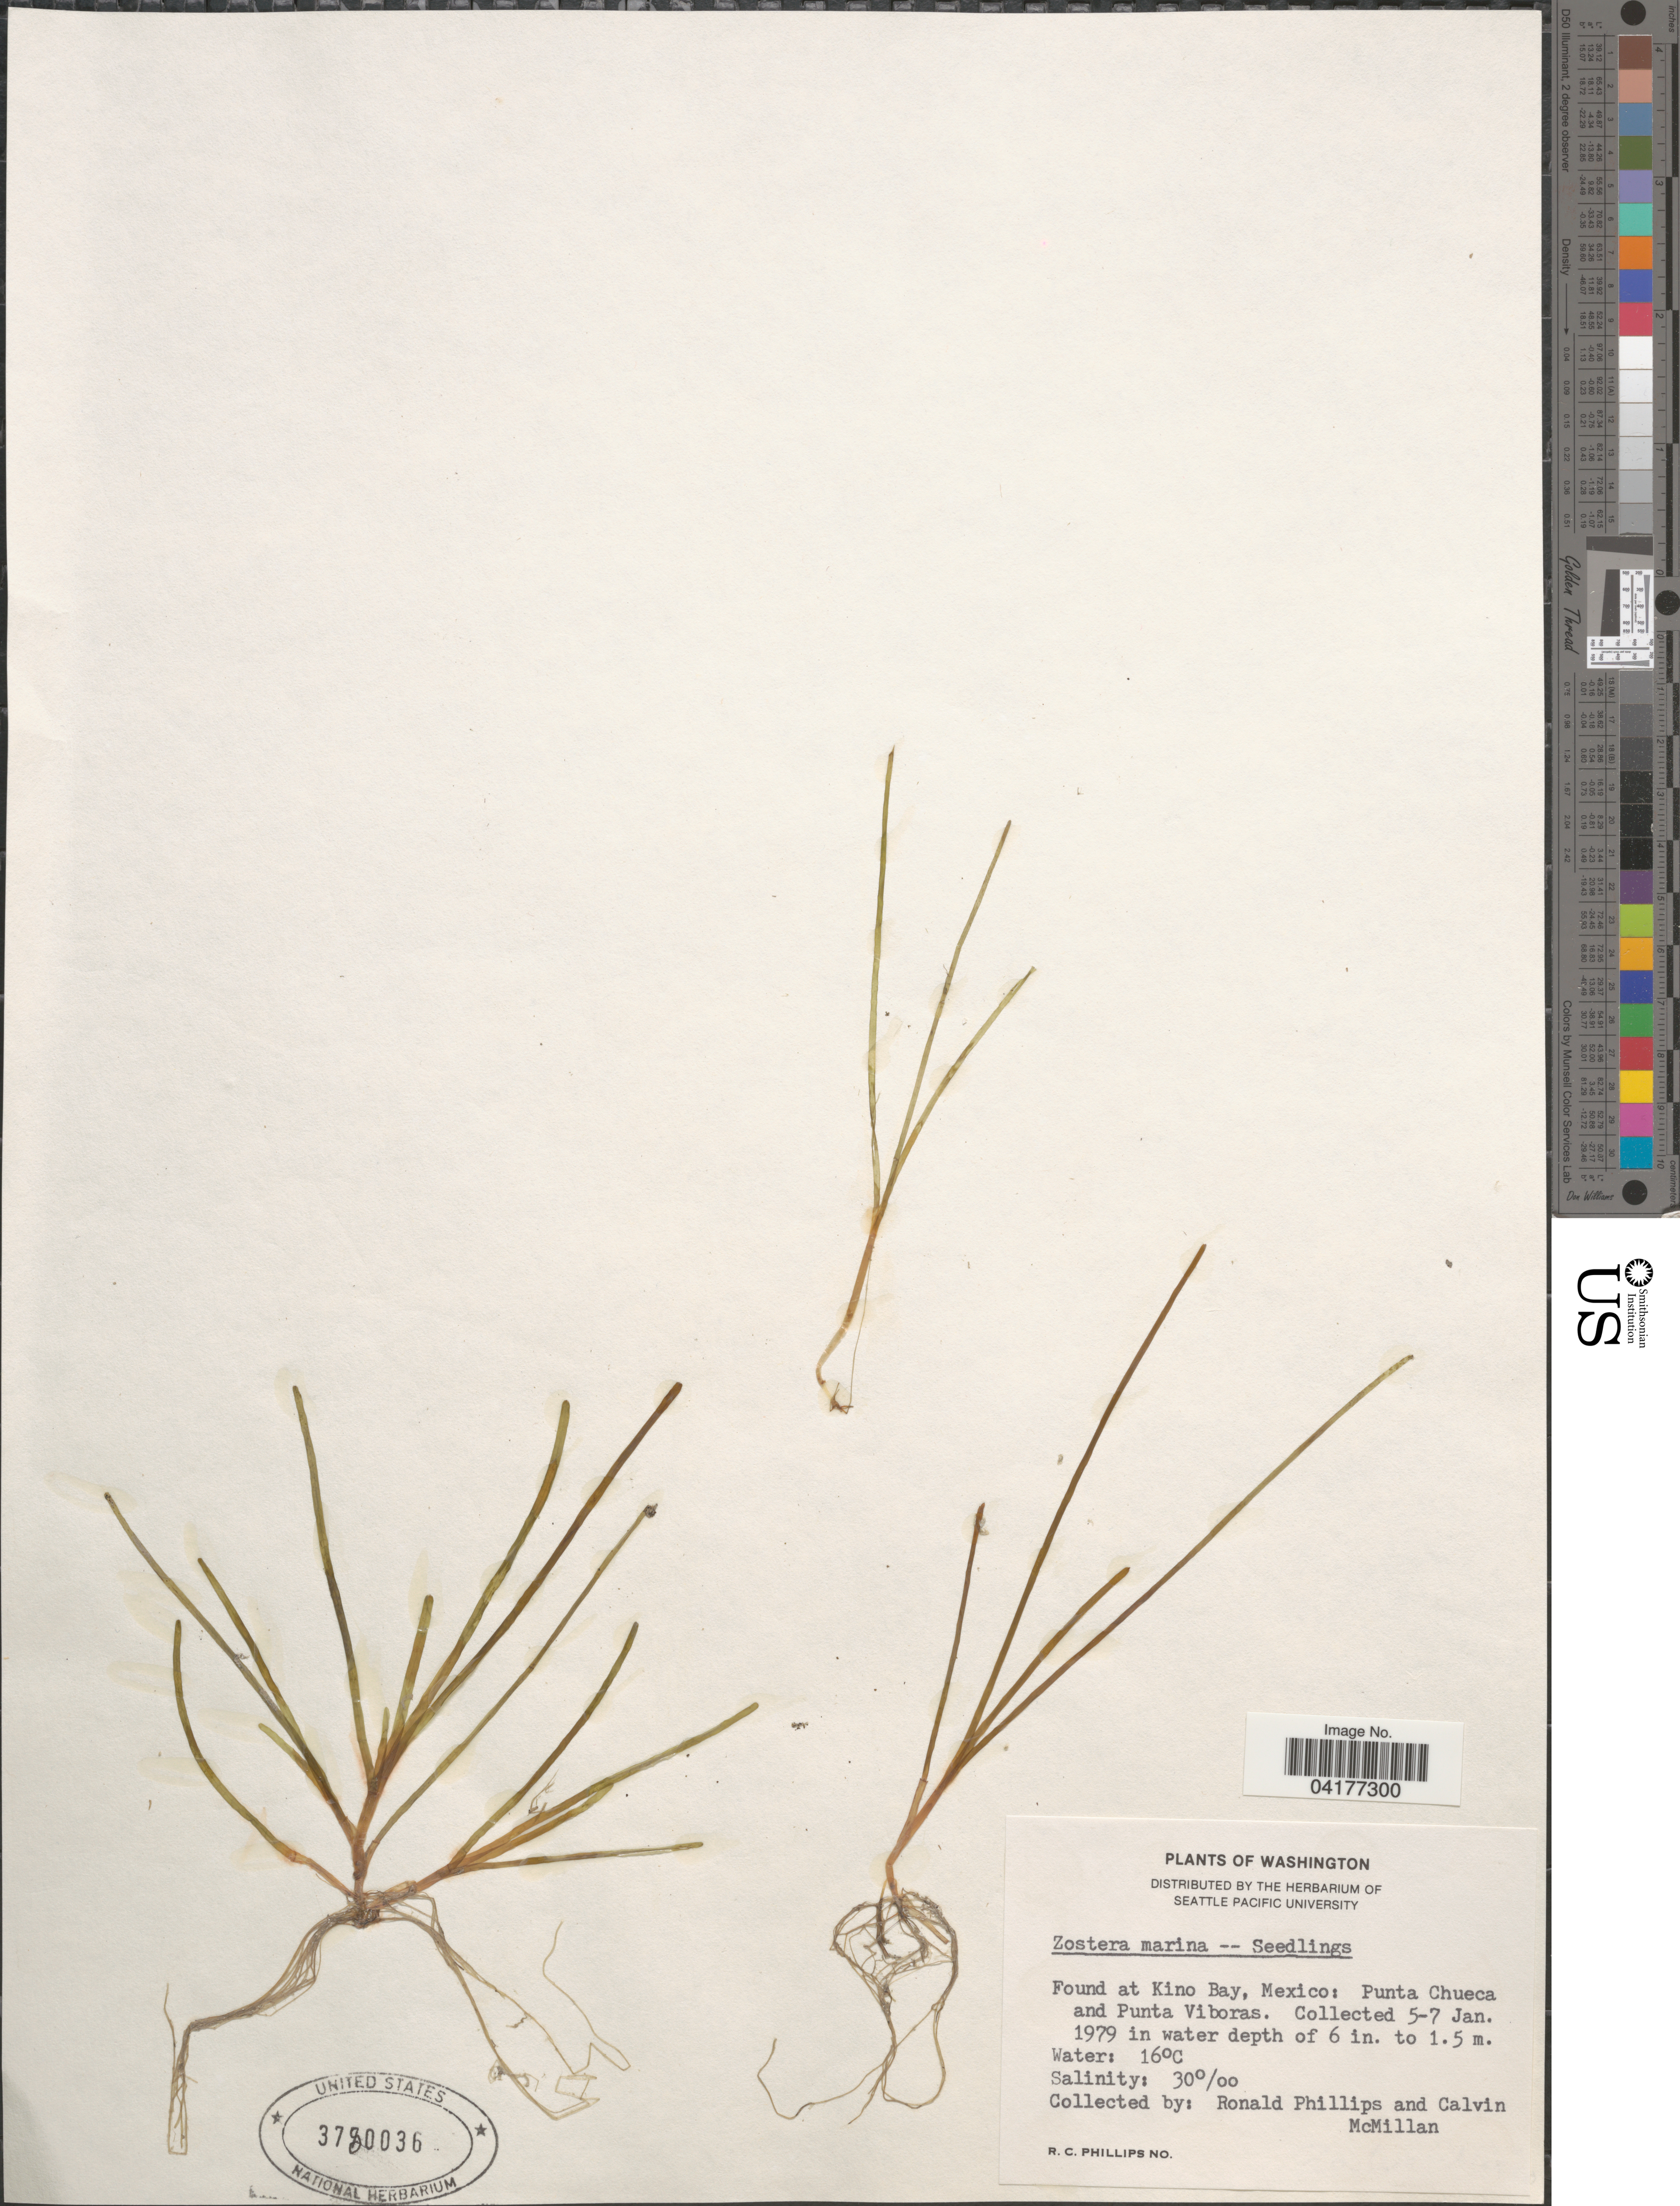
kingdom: Plantae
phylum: Tracheophyta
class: Liliopsida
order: Alismatales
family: Zosteraceae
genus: Zostera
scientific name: Zostera marina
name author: L.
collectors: R. C. Phillips & C. McMillan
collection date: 1979-01-05/1979-01-07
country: Mexico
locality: Kino Bay: Punta Chueca and Punta Viboras.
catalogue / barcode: US 3780036